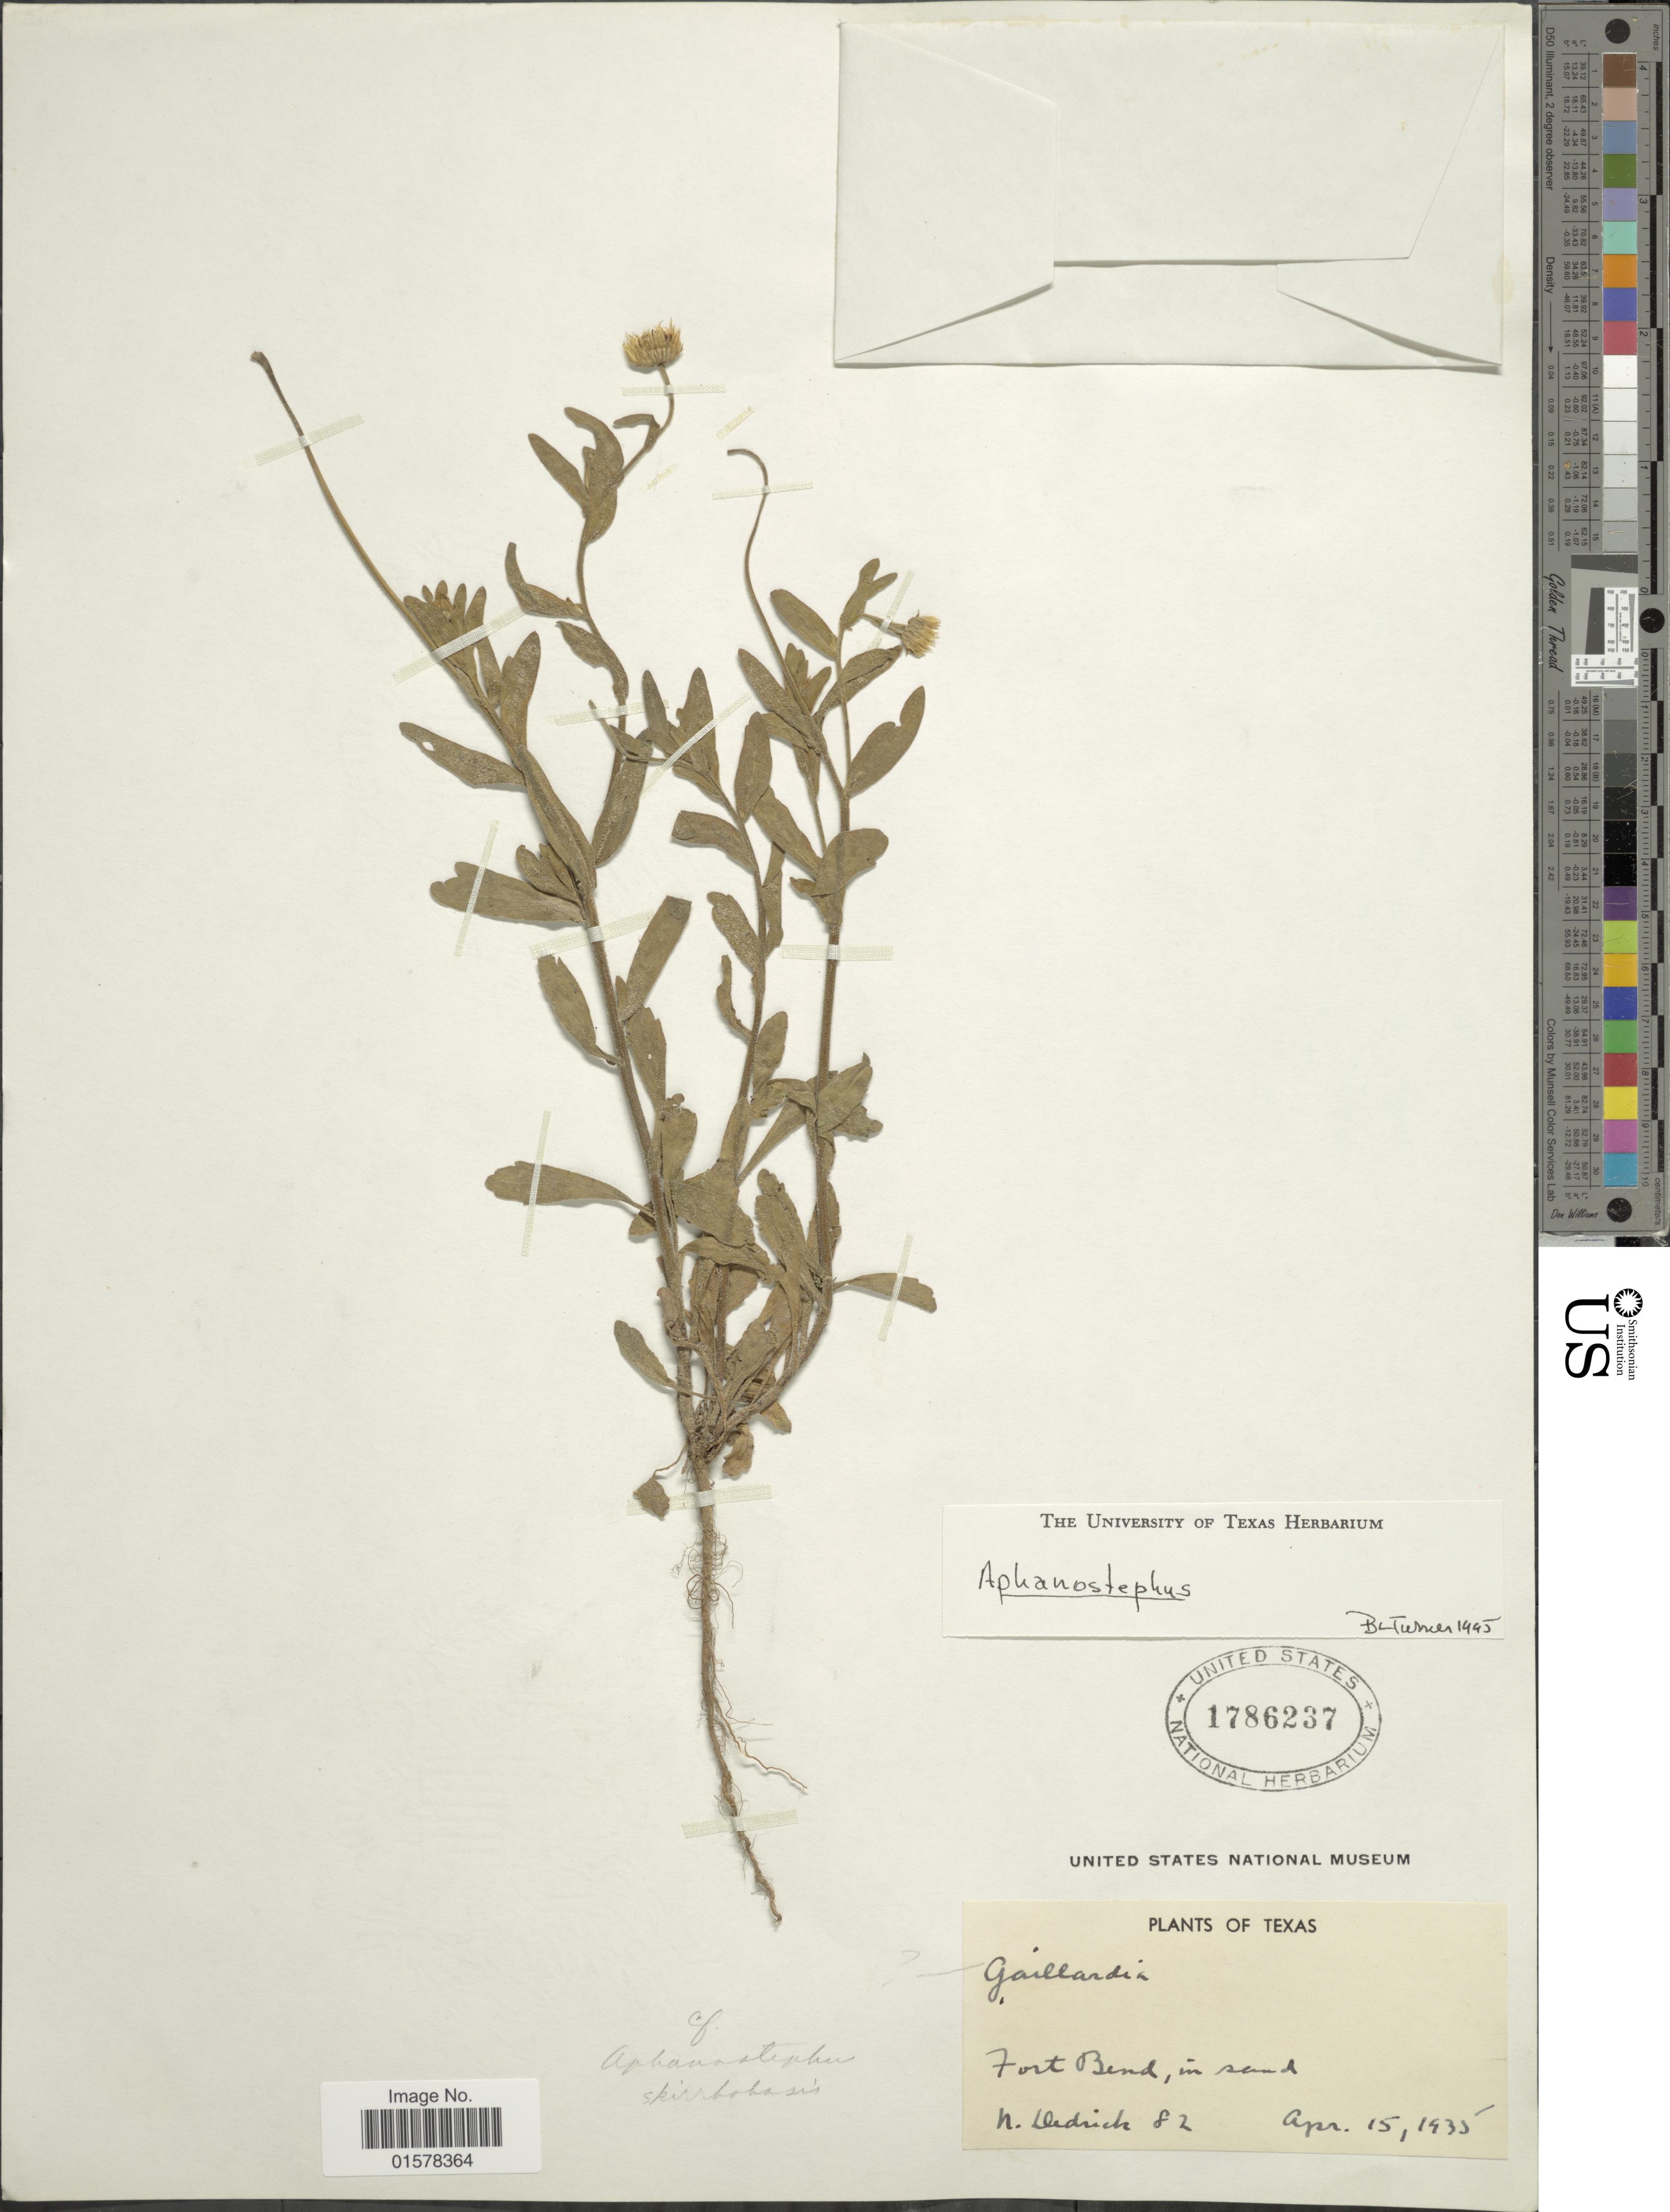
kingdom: Plantae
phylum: Tracheophyta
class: Magnoliopsida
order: Asterales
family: Asteraceae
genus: Aphanostephus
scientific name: Aphanostephus skirrhobasis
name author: (DC.) Trel. ex Coville & Branner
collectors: N. Dedrick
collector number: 82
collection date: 1935-04-15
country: United States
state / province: Texas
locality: Fort Bend, in sand. Texas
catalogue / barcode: US 1786237